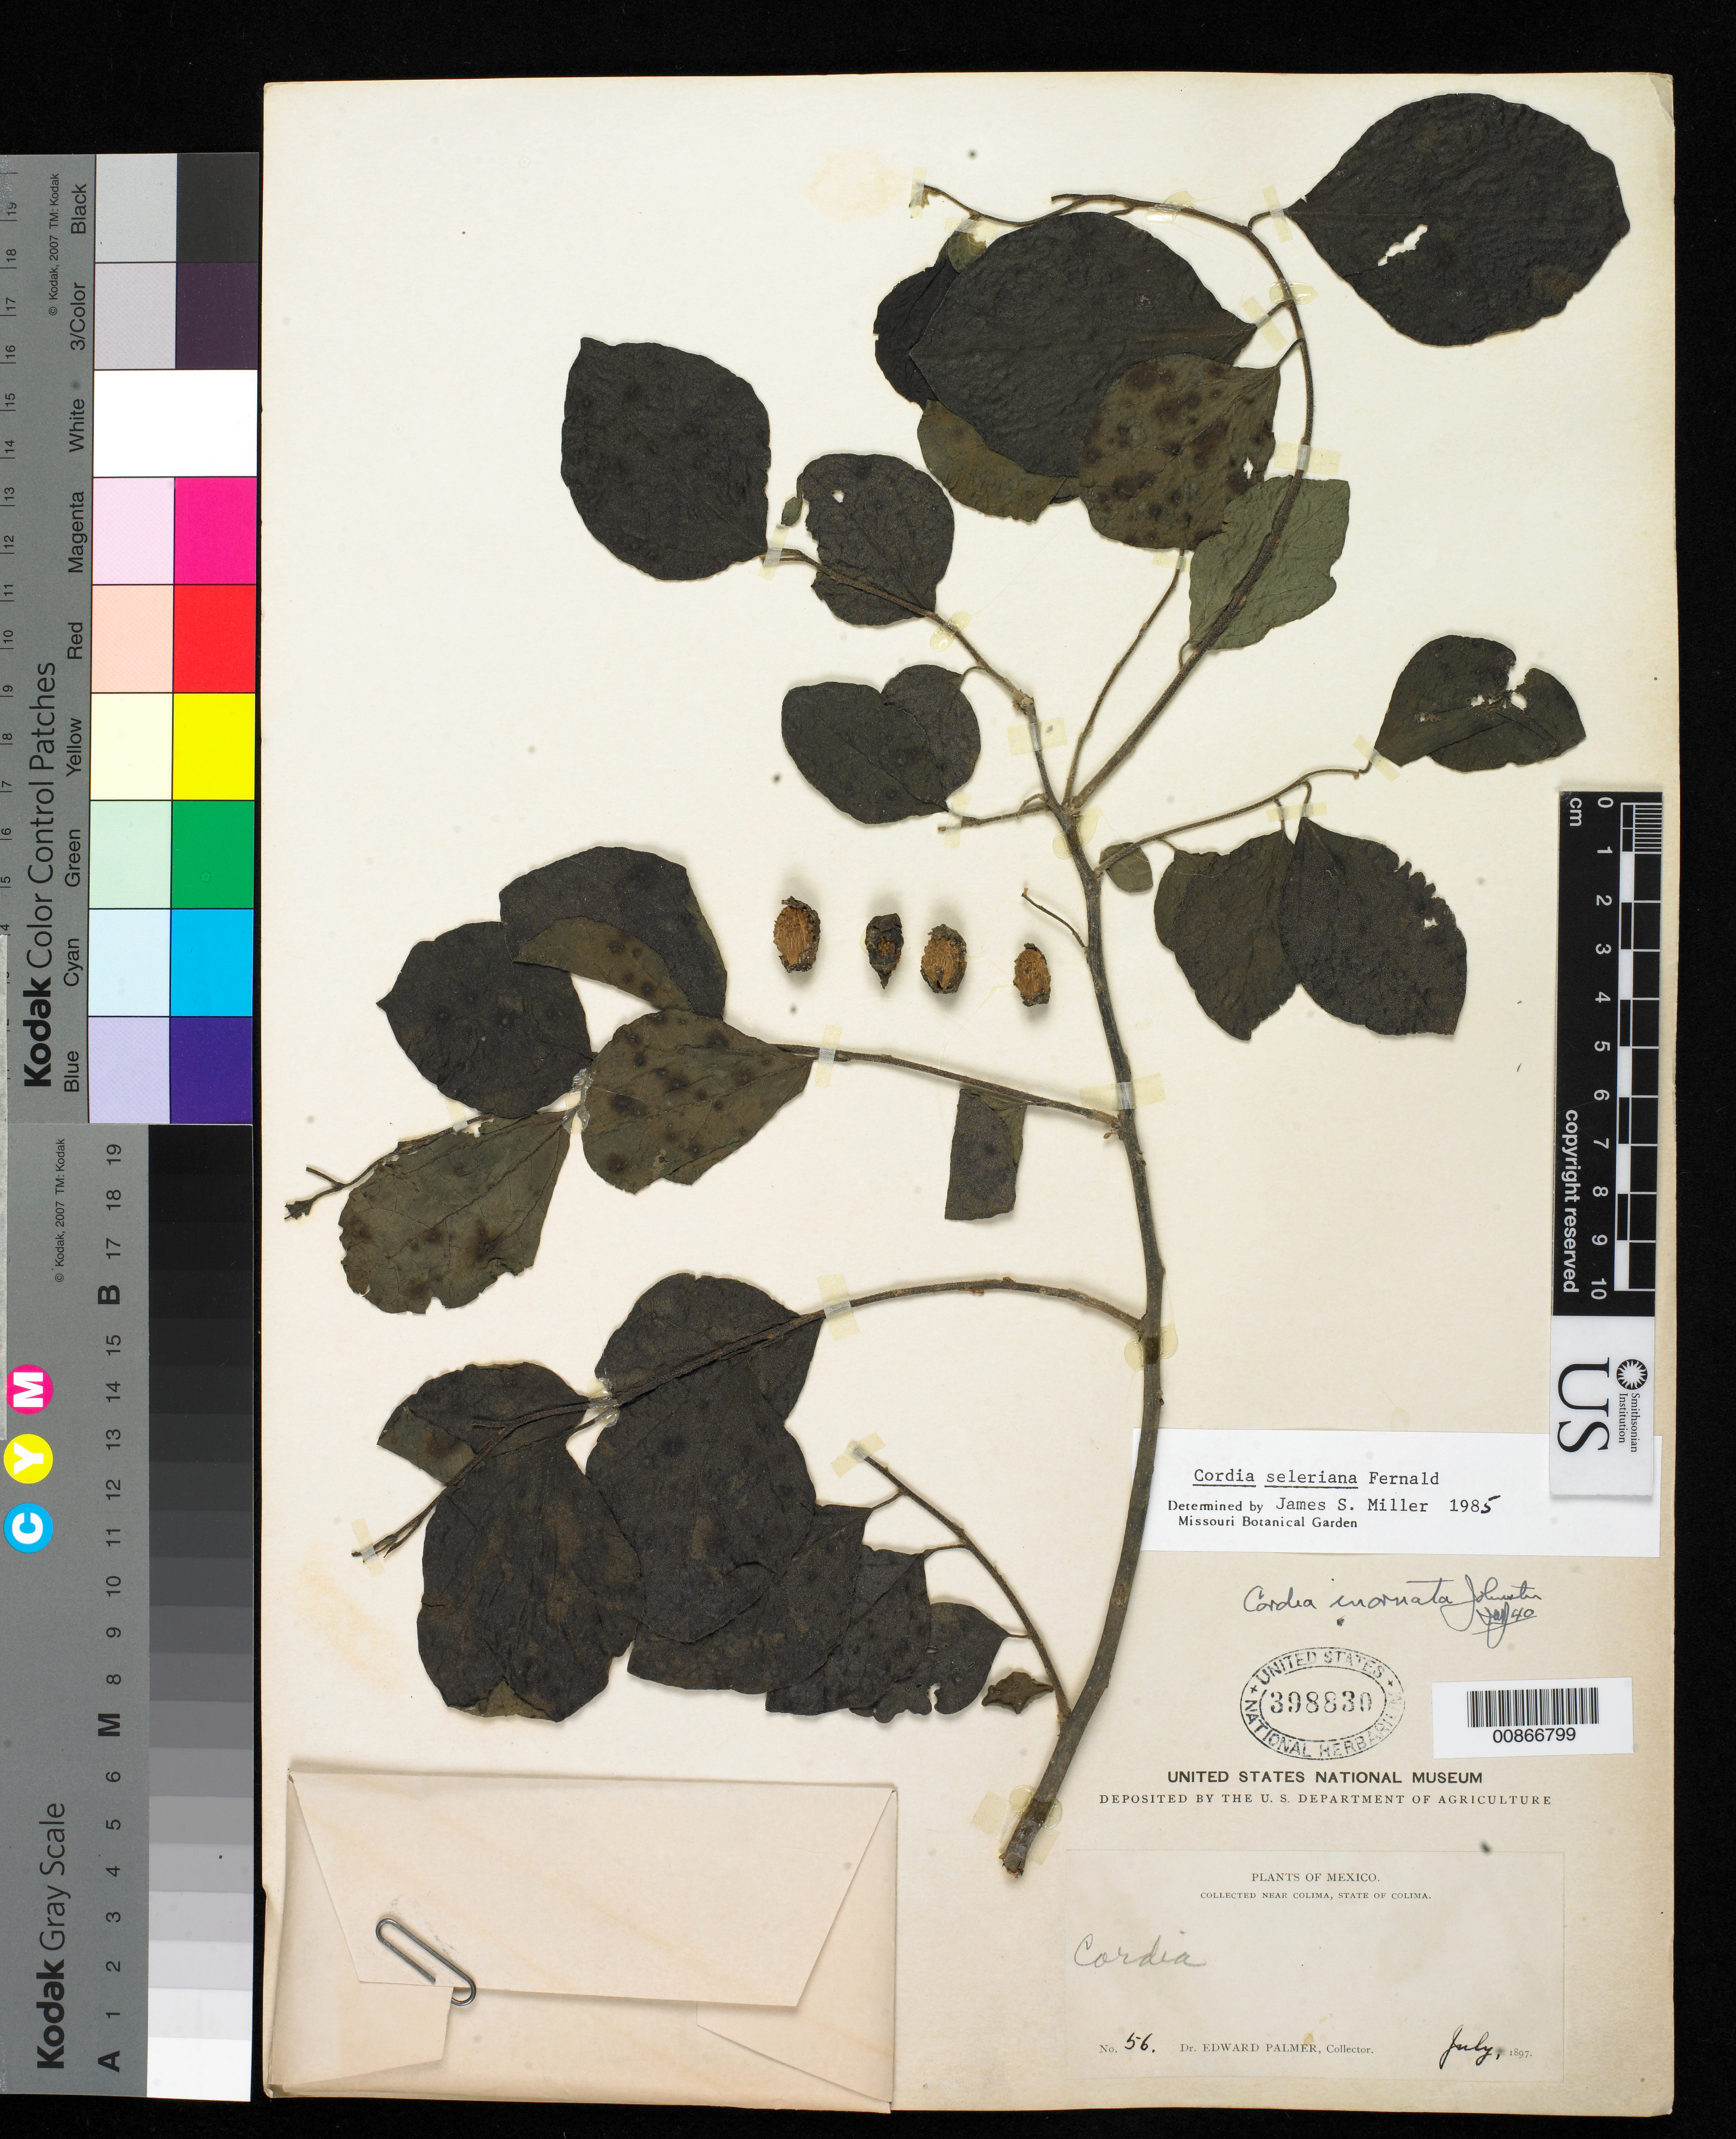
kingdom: Plantae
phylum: Tracheophyta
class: Magnoliopsida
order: Boraginales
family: Cordiaceae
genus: Cordia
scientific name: Cordia seleriana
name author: Fernald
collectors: E. Palmer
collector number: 56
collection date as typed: Jul 1897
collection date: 1897-07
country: Mexico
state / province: Colima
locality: Near Colima, Colima.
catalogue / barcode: US 398830